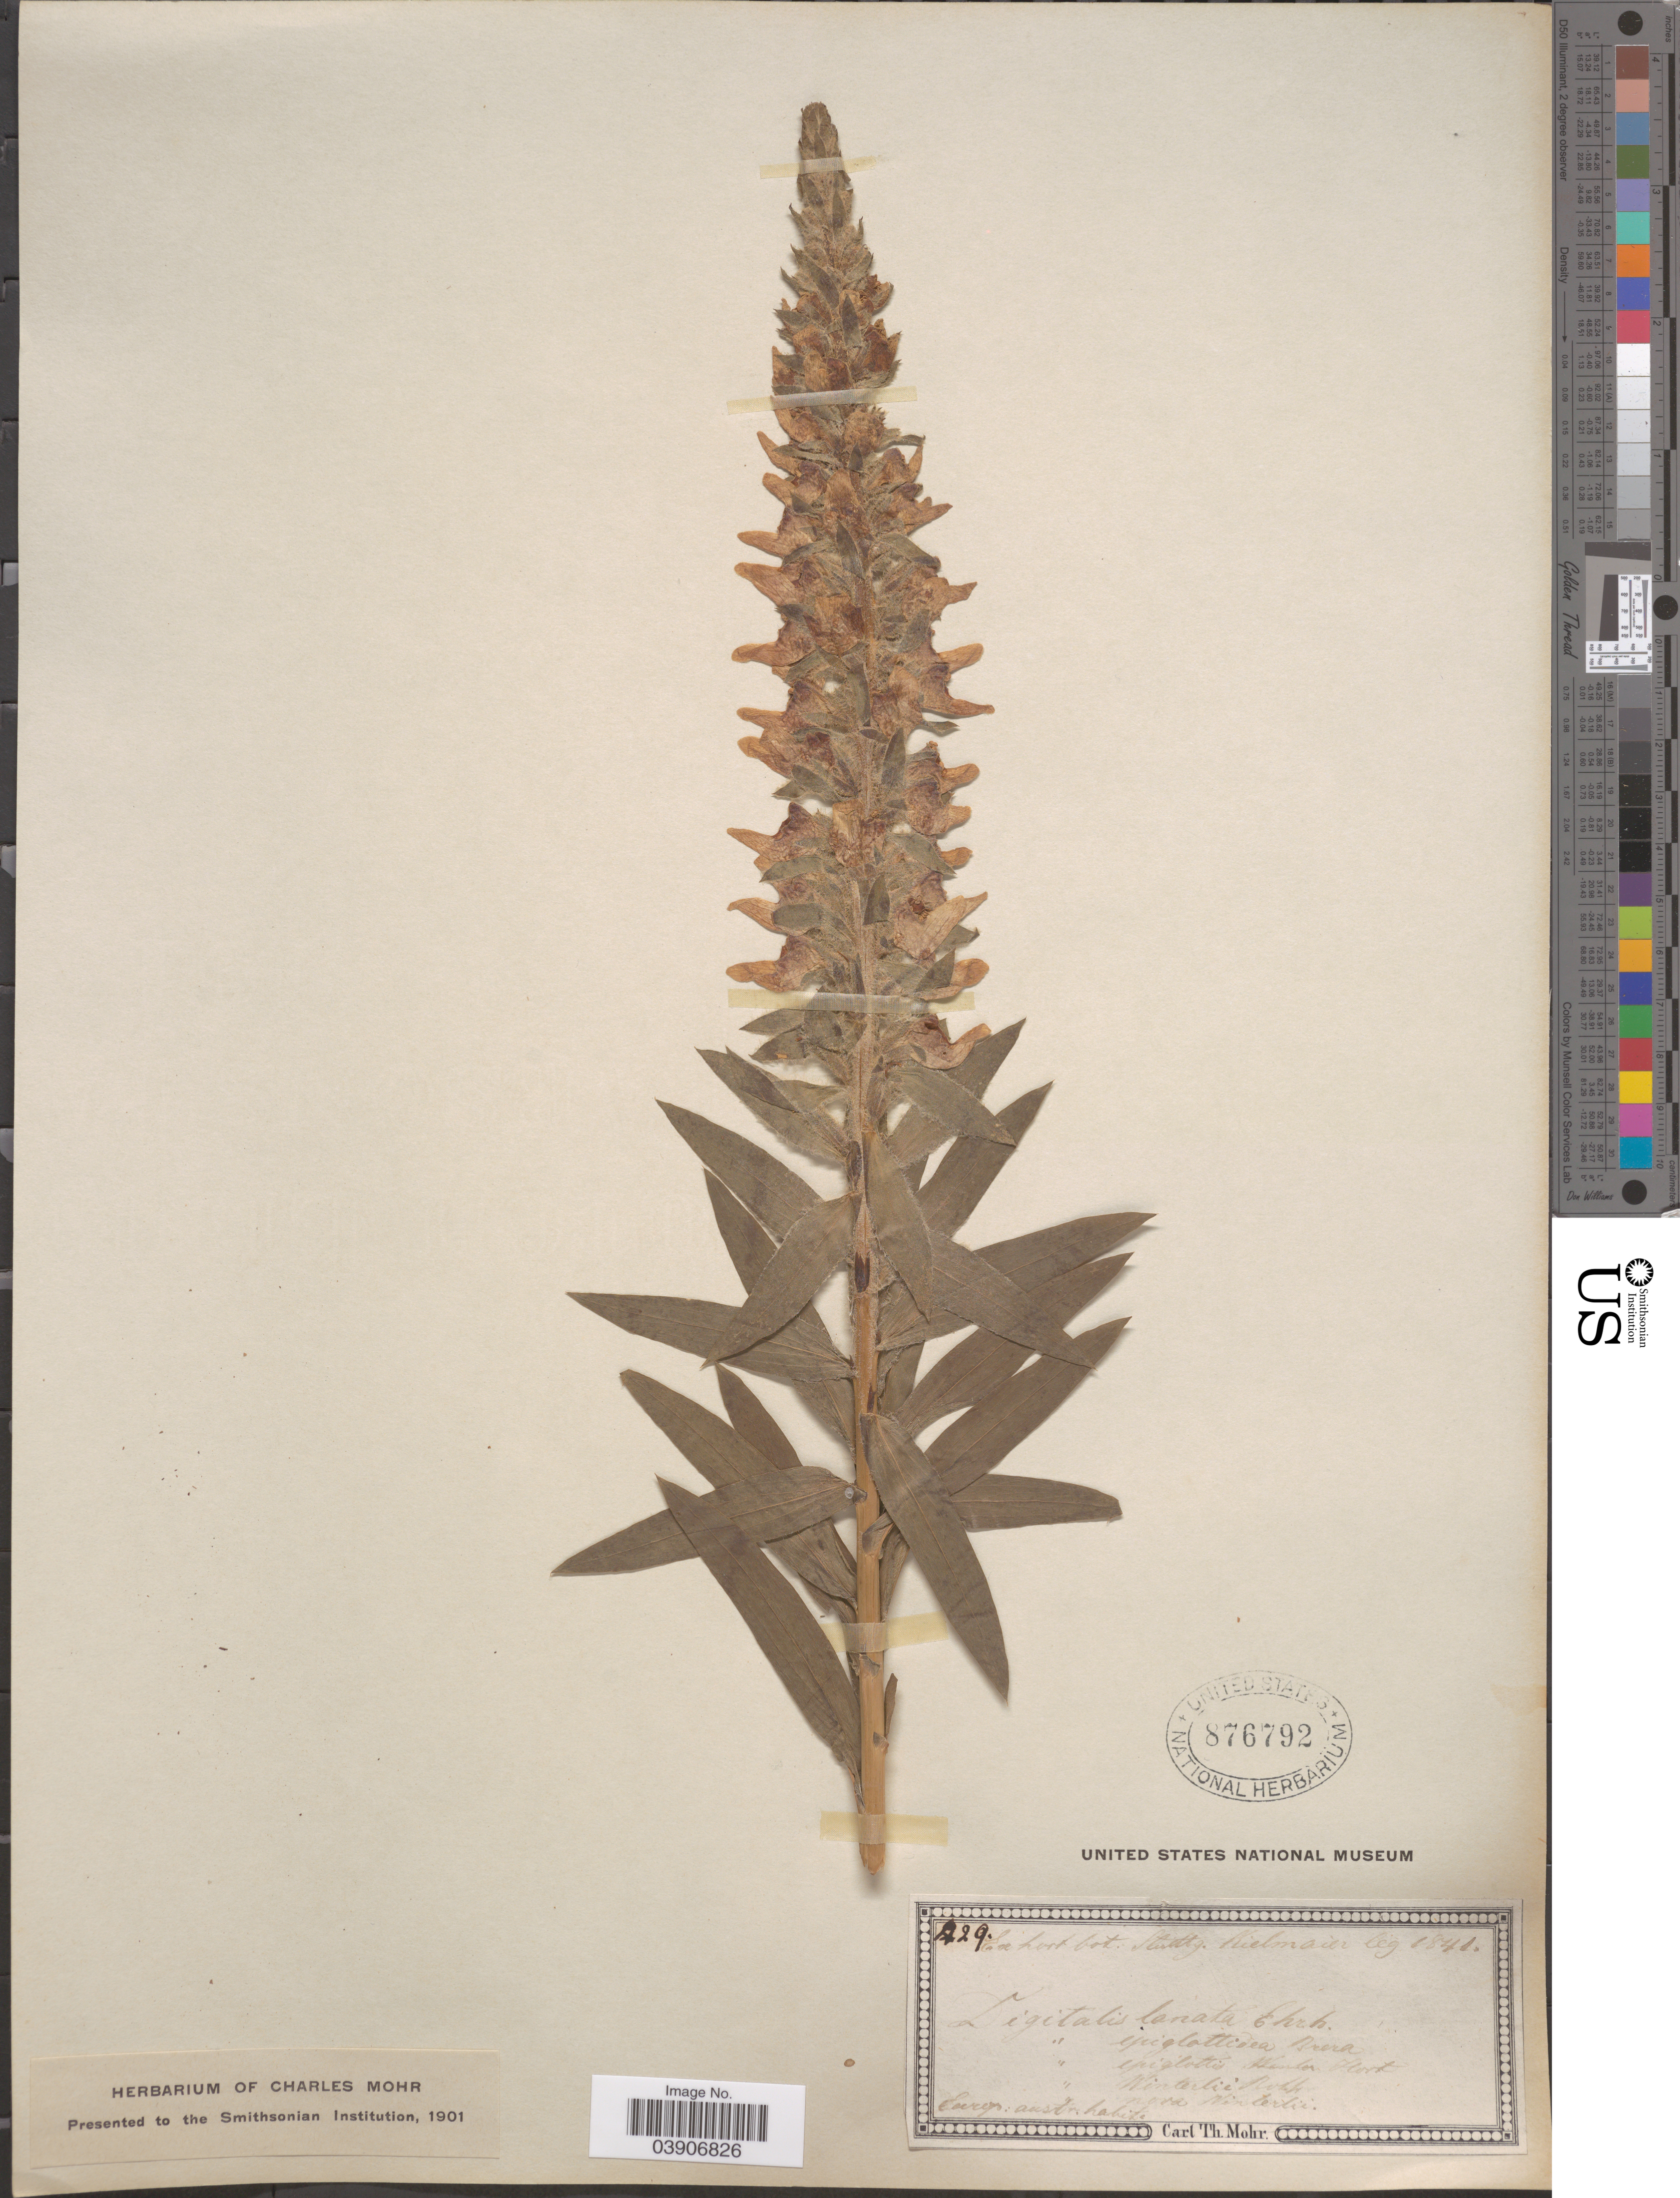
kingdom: Plantae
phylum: Tracheophyta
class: Magnoliopsida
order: Lamiales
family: Plantaginaceae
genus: Digitalis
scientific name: Digitalis lanata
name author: Ehrh.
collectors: Kielmaier, --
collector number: !29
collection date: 1841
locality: Europe: austr.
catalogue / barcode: US 876792